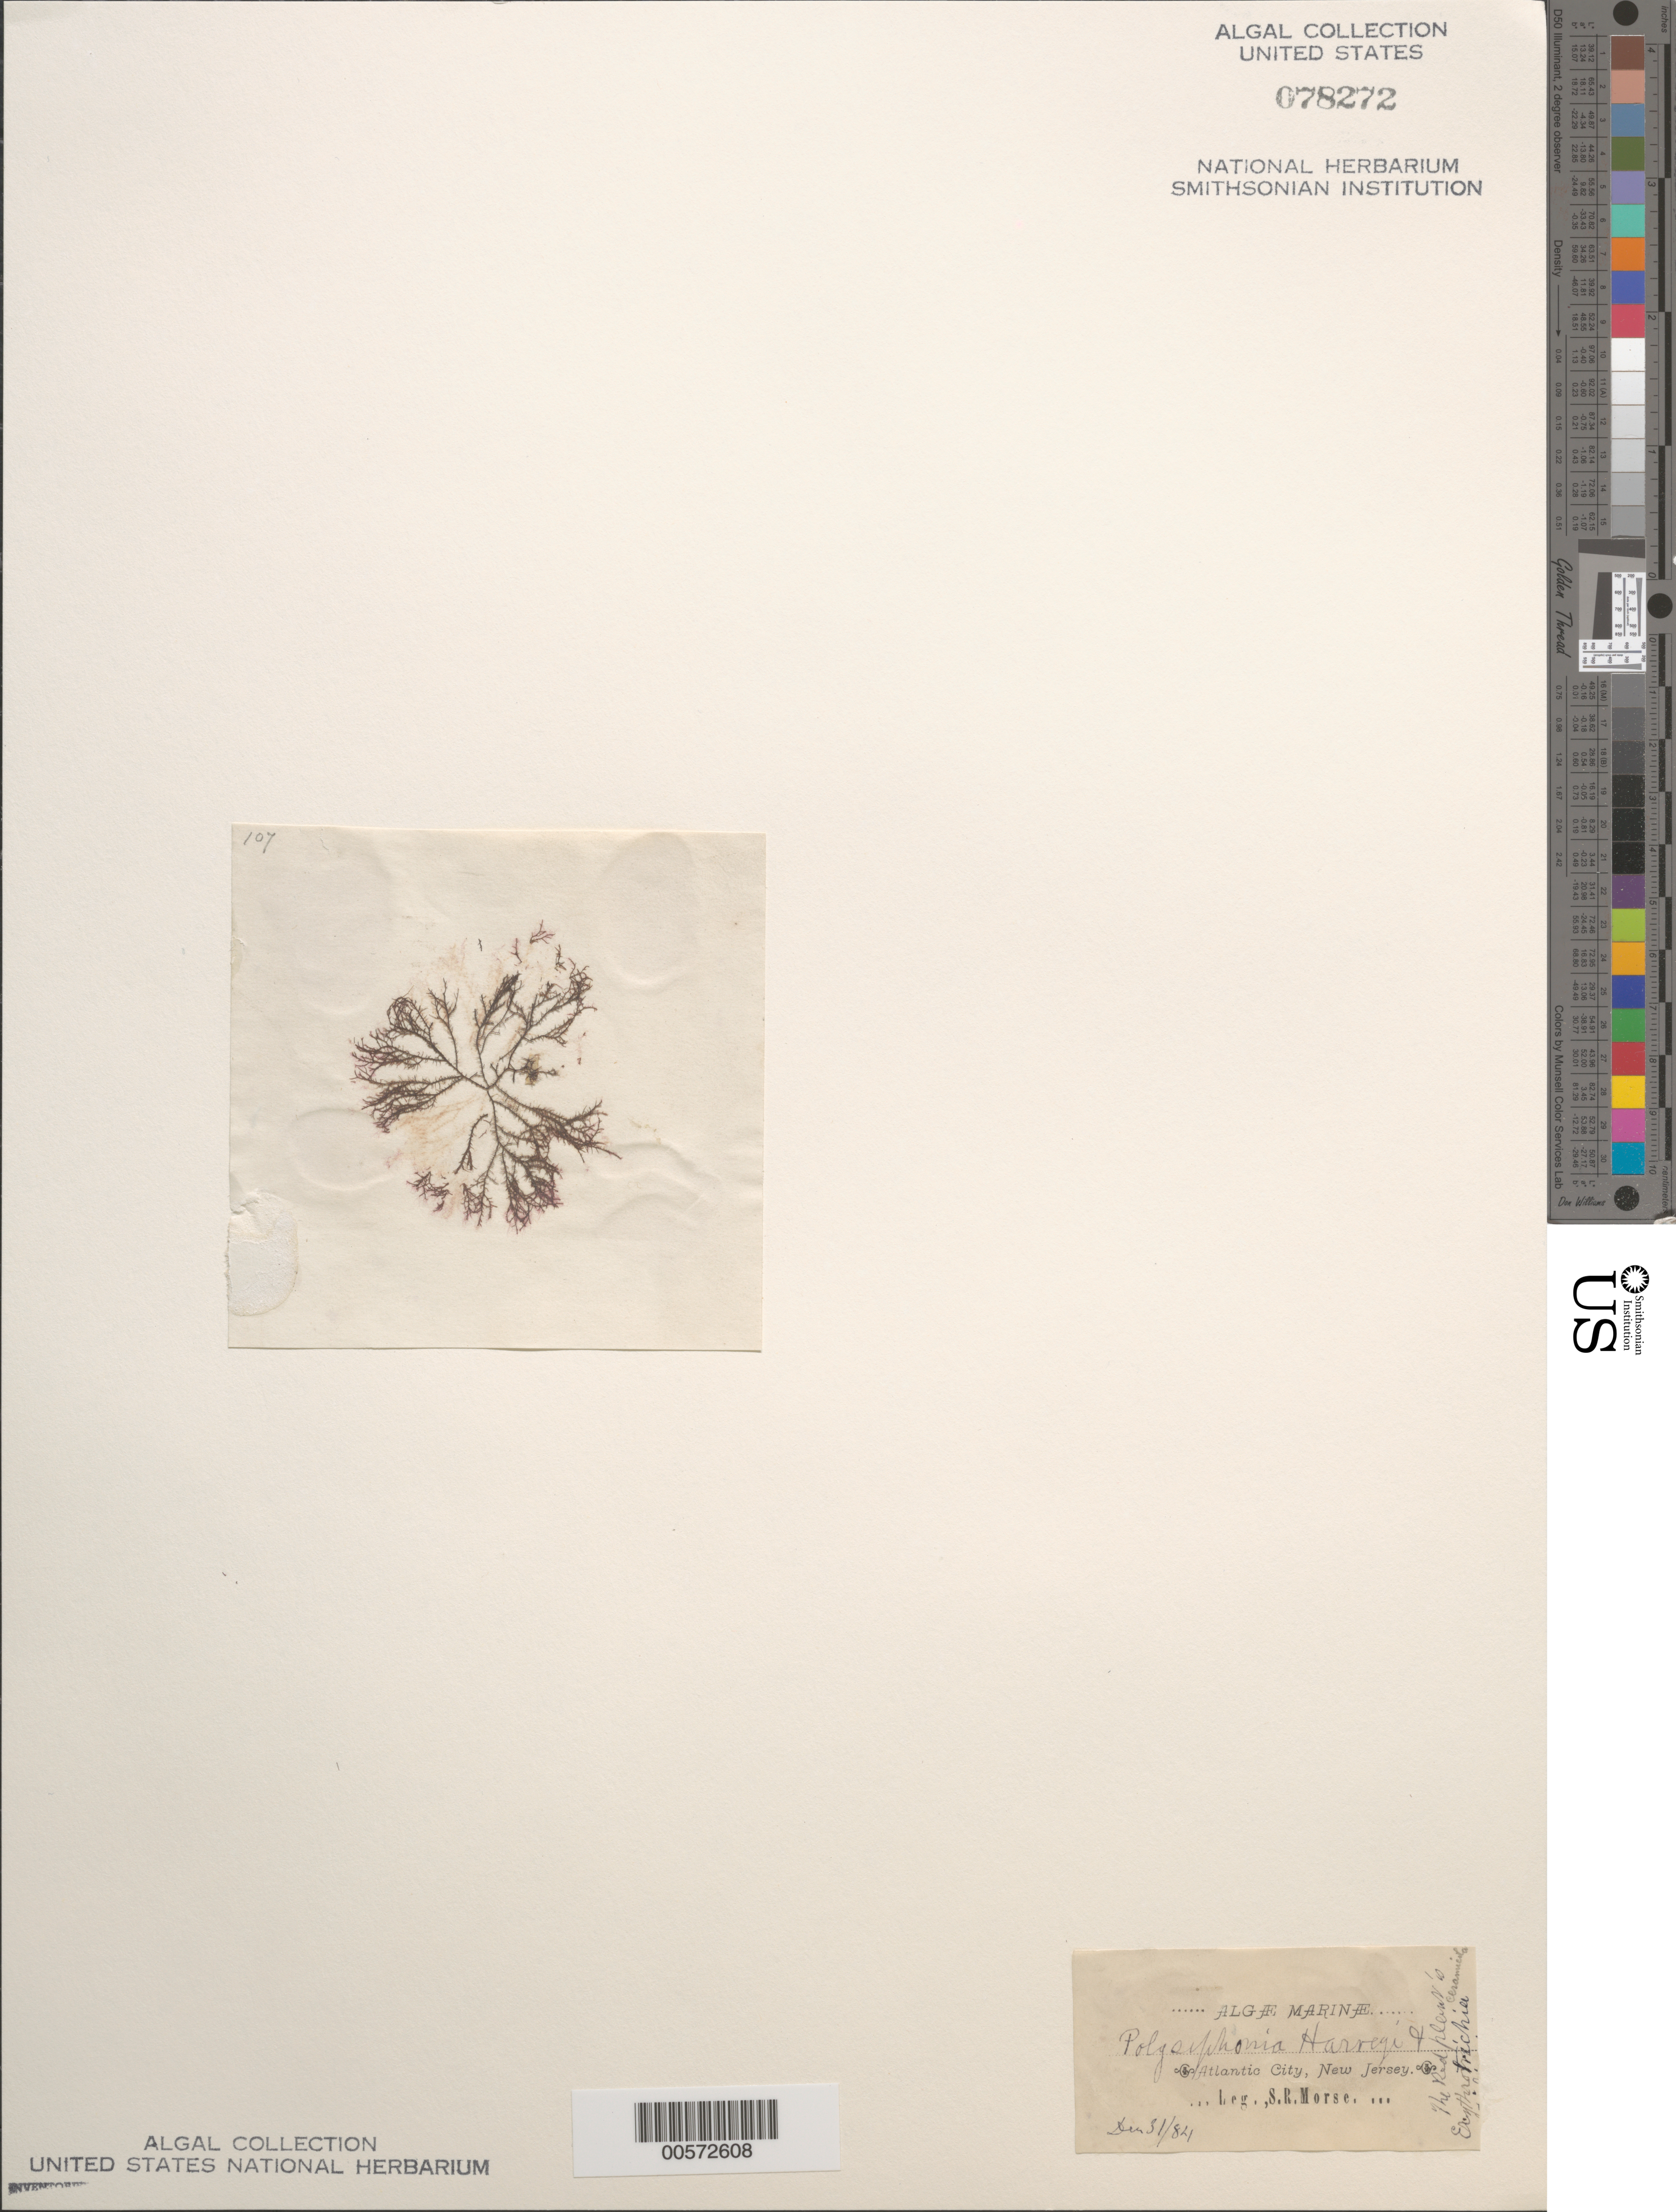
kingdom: Plantae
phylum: Rhodophyta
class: Florideophyceae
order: Ceramiales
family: Rhodomelaceae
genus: Melanothamnus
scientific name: Melanothamnus harveyi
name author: (Bailey) Diaz-Tapia & C.A. Maggs in Diaz-Tapia et al.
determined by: Algae name updating Project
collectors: S. Morse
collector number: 107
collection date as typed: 31 Dec 1884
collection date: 1884-12-31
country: United States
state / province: New Jersey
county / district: Atlantic County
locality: Atlantic City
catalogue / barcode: US 78272